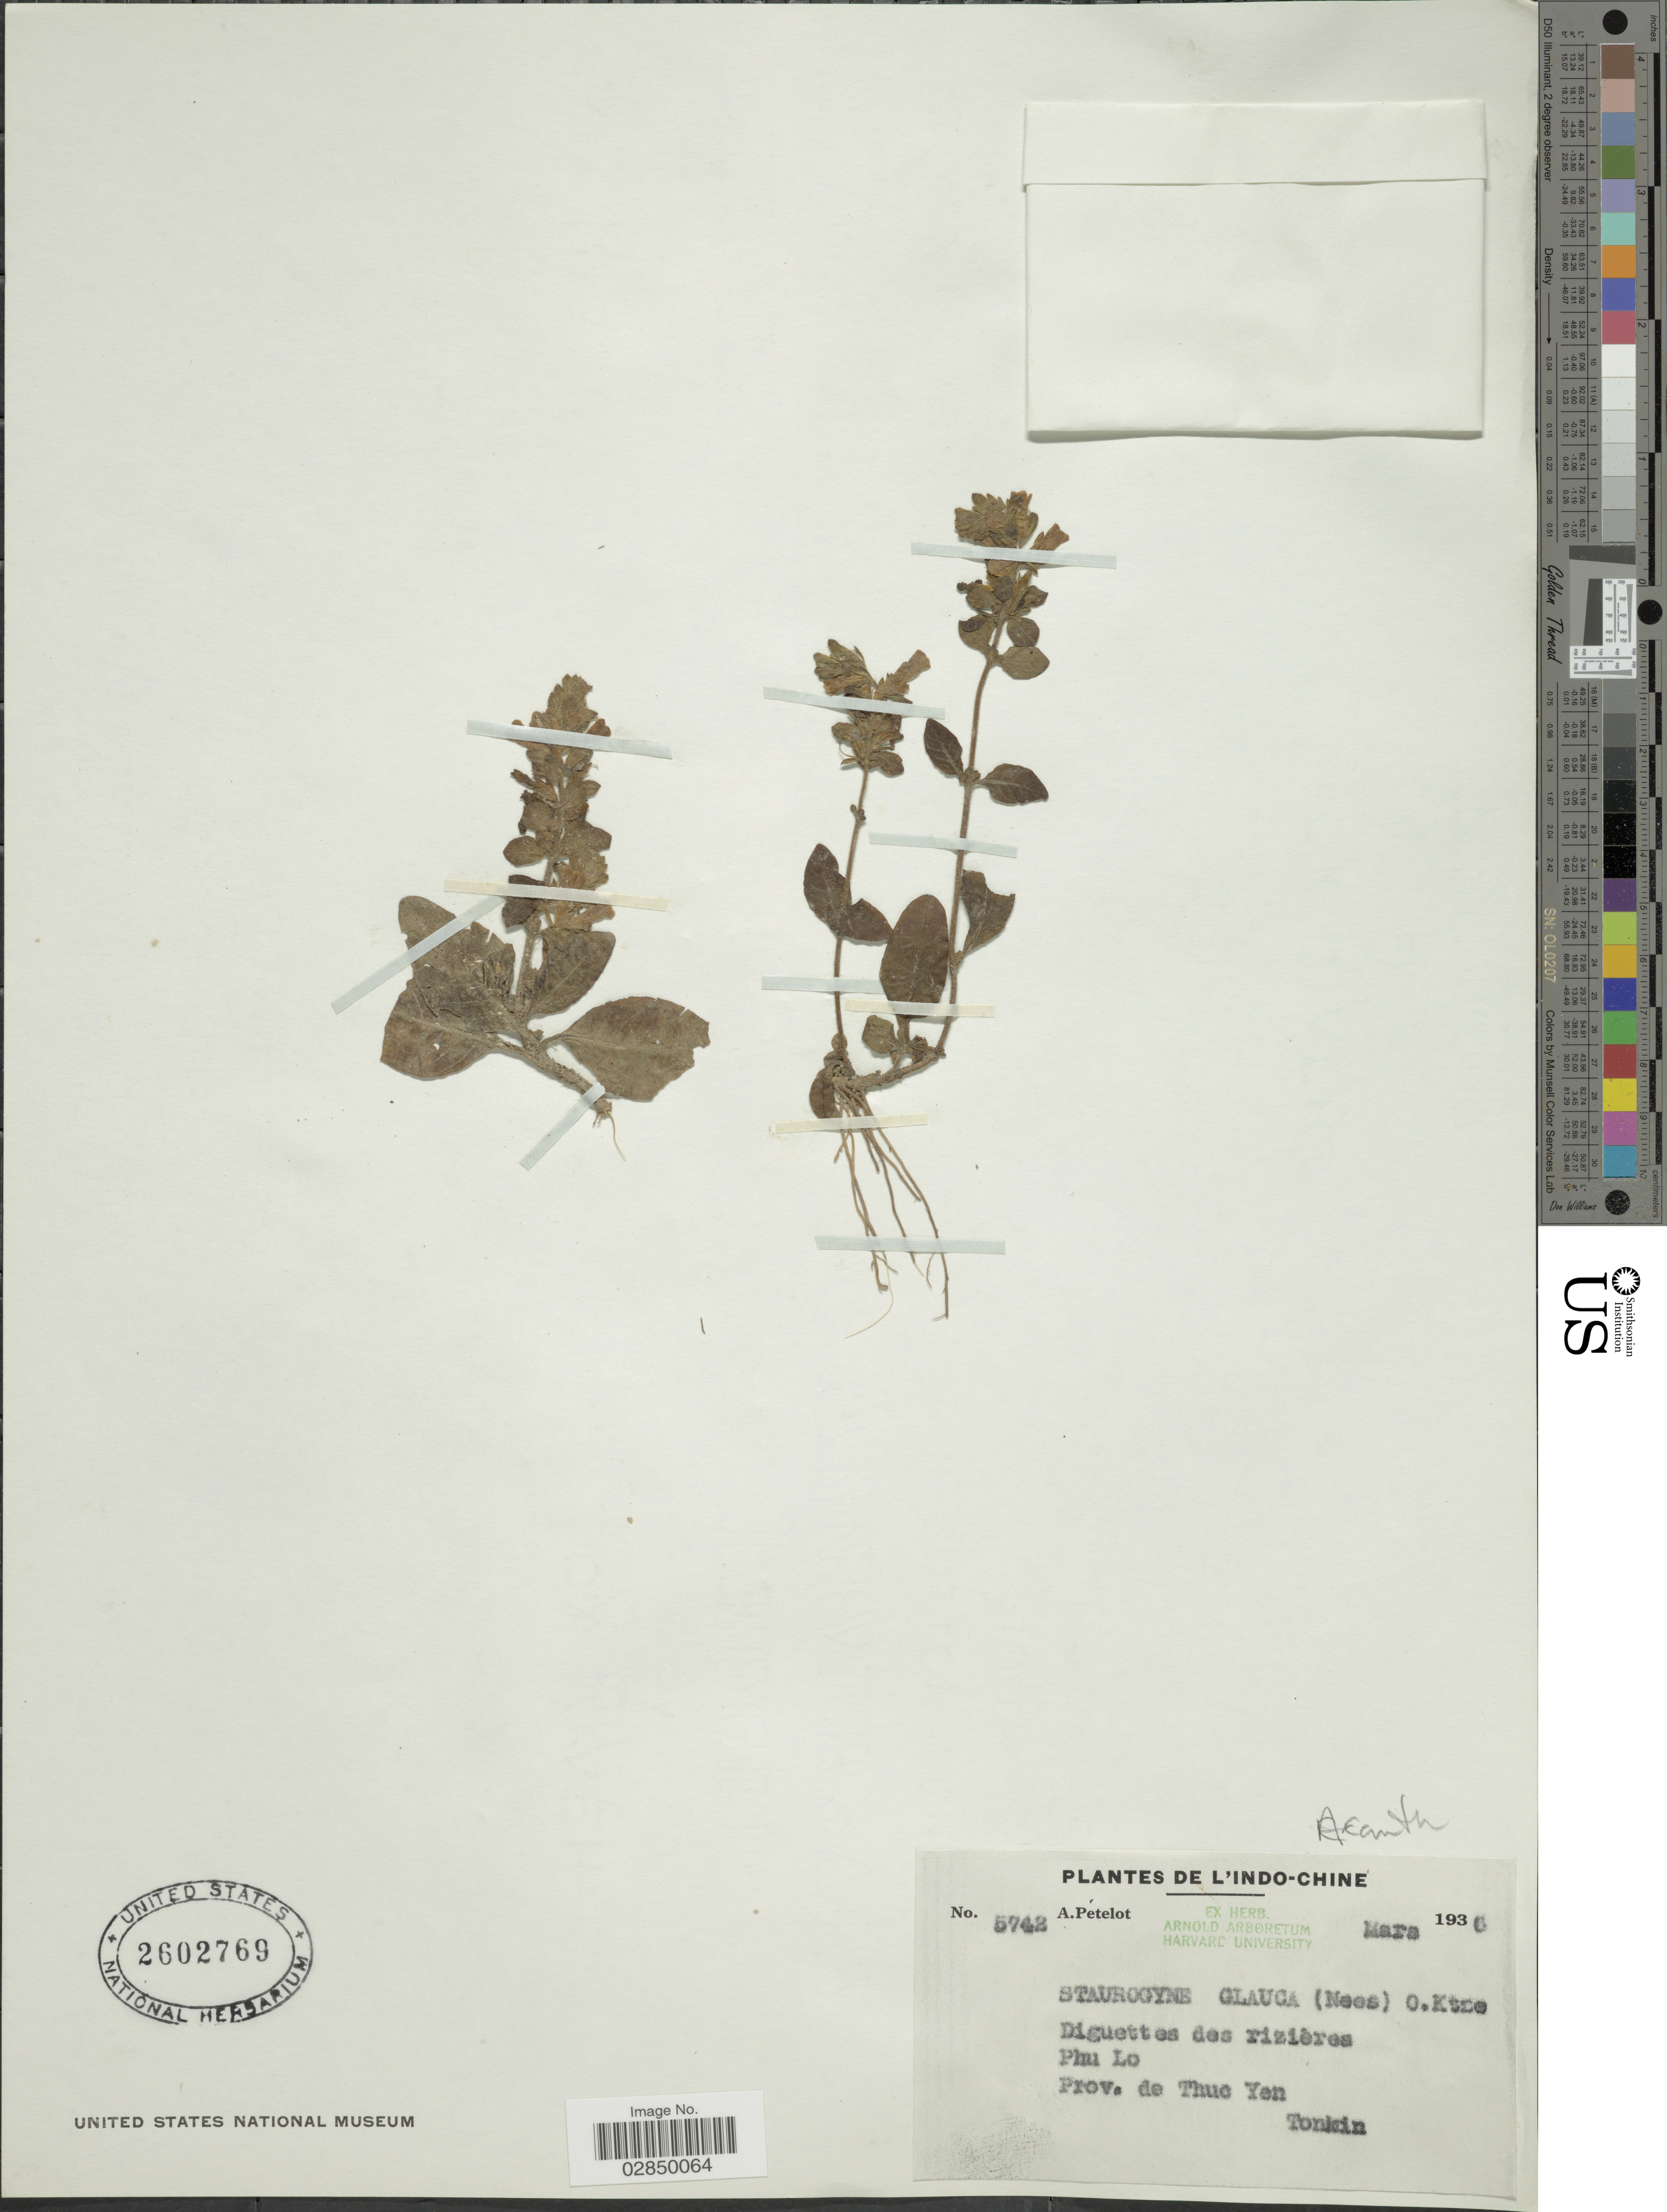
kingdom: Plantae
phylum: Tracheophyta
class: Magnoliopsida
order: Lamiales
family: Acanthaceae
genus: Staurogyne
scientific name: Staurogyne glauca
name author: Kuntze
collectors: A. Petelot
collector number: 5742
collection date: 1936-03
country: Vietnam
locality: Indo-Chine. Phu Lo. Prov. de Thuc Yen. Tonkin.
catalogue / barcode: US 2602769